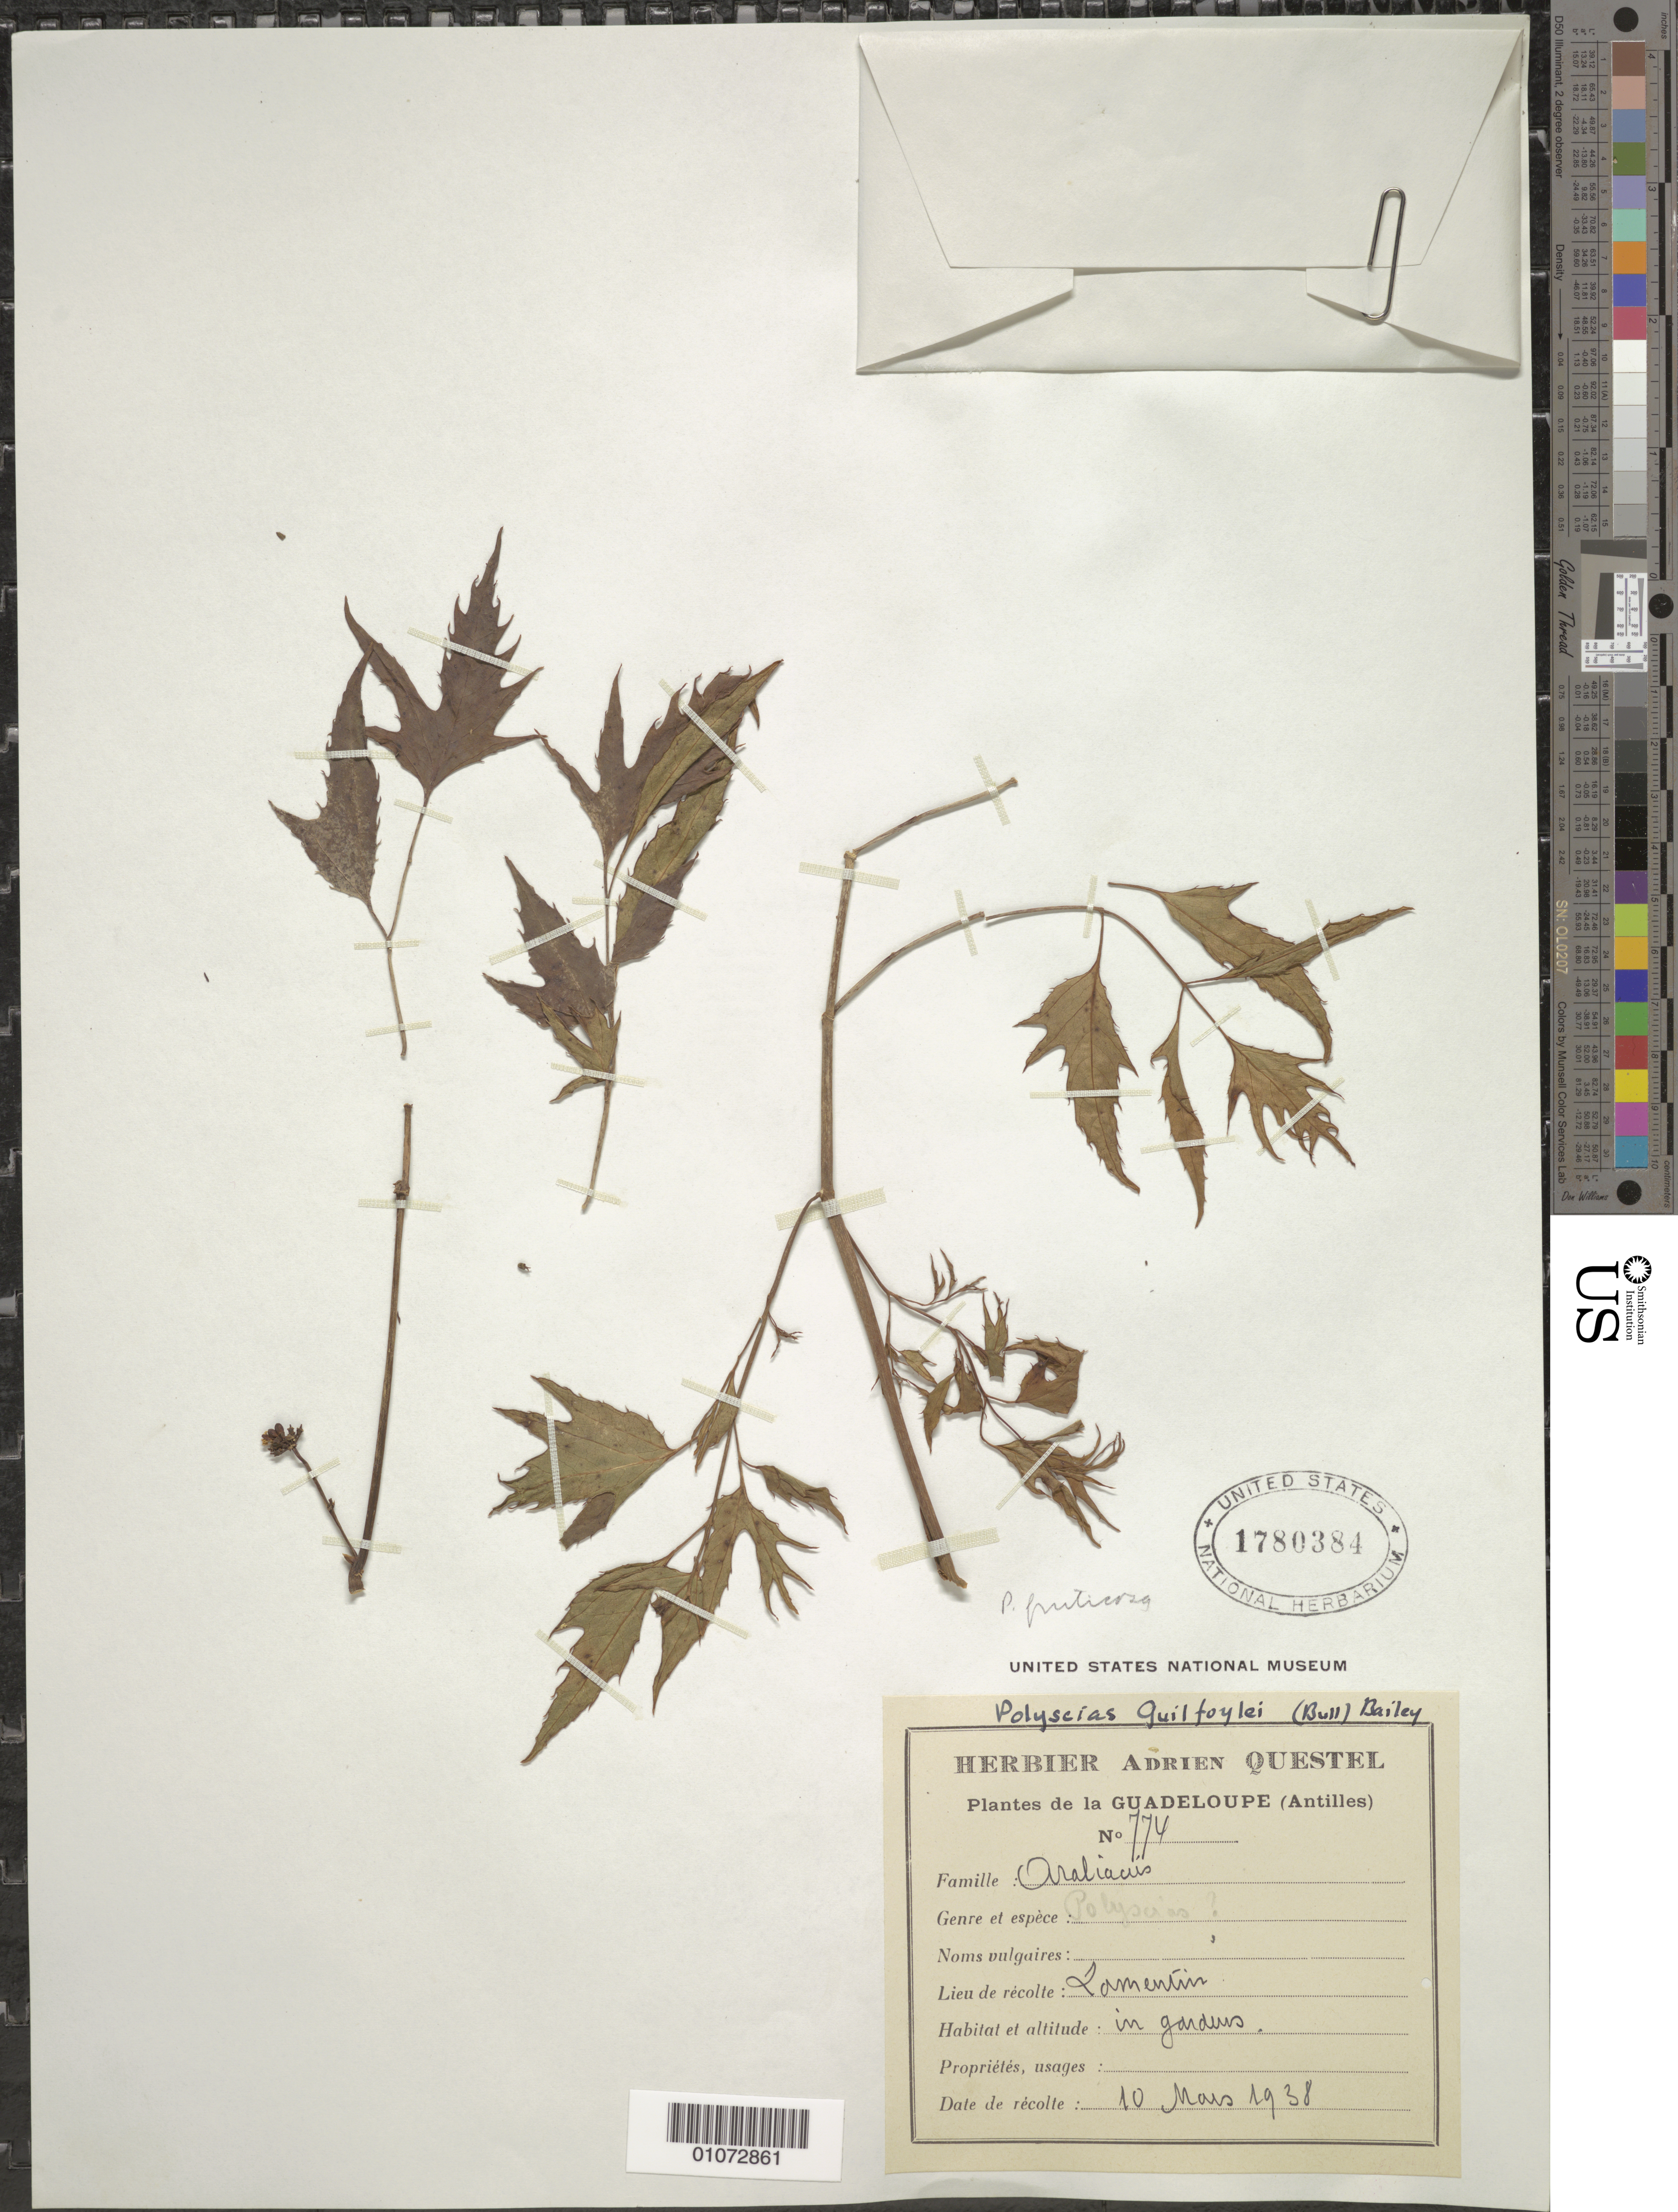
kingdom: Plantae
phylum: Tracheophyta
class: Magnoliopsida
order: Apiales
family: Araliaceae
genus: Polyscias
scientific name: Polyscias fruticosa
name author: (L.) Harms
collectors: A. Questel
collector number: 774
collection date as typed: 10 Mar 1938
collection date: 1938-03-10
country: Guadeloupe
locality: Lomentus, in gardens.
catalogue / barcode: US 1780384